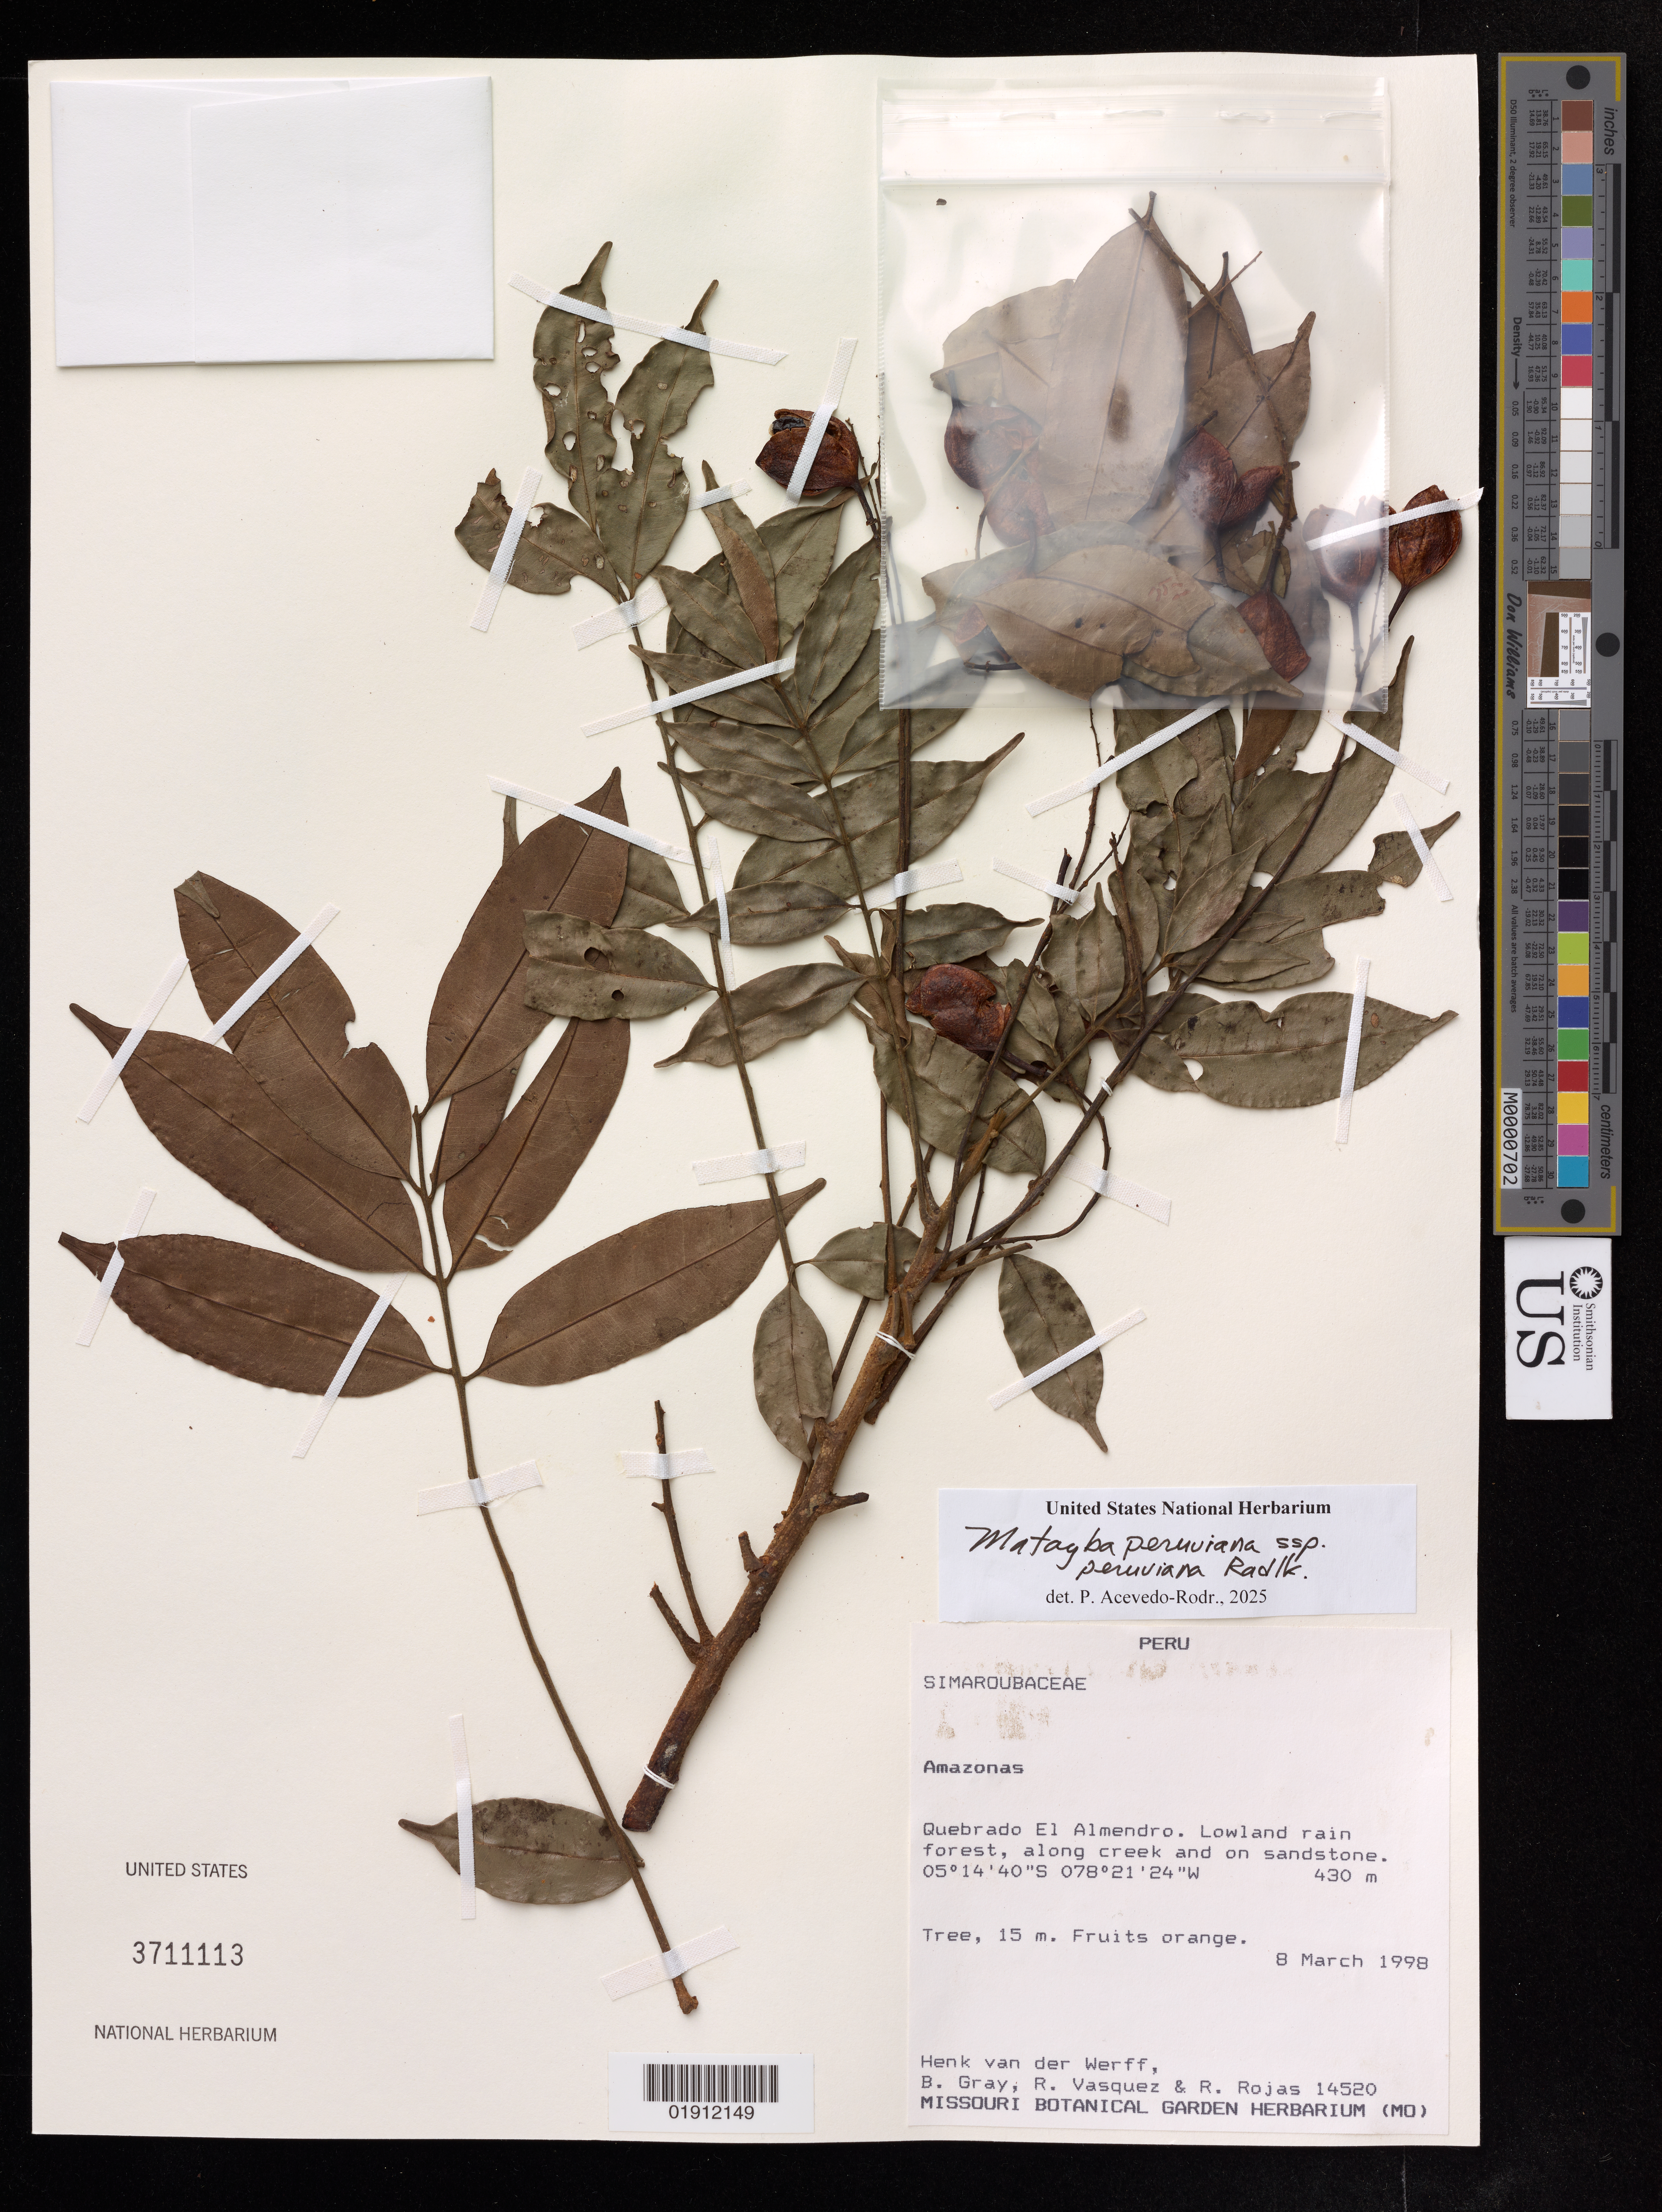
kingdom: Plantae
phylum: Tracheophyta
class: Magnoliopsida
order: Sapindales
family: Sapindaceae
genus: Matayba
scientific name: Matayba peruviana subsp. oligandra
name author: (Sandwith) Acev.-Rodr.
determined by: Acevedo-Rodriguez, P., (US), Smithsonian Institution - National Museum of Natural History (UNITED STATES)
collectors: H. van der Werff, B. Gray, R. Vásquez M. & R. Rojas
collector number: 14520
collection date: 1998-03-08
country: Peru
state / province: Amazonas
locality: Quebrado El Almendro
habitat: Lowland rain forest, along creek and on sandstone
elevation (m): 430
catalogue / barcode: US 3711113